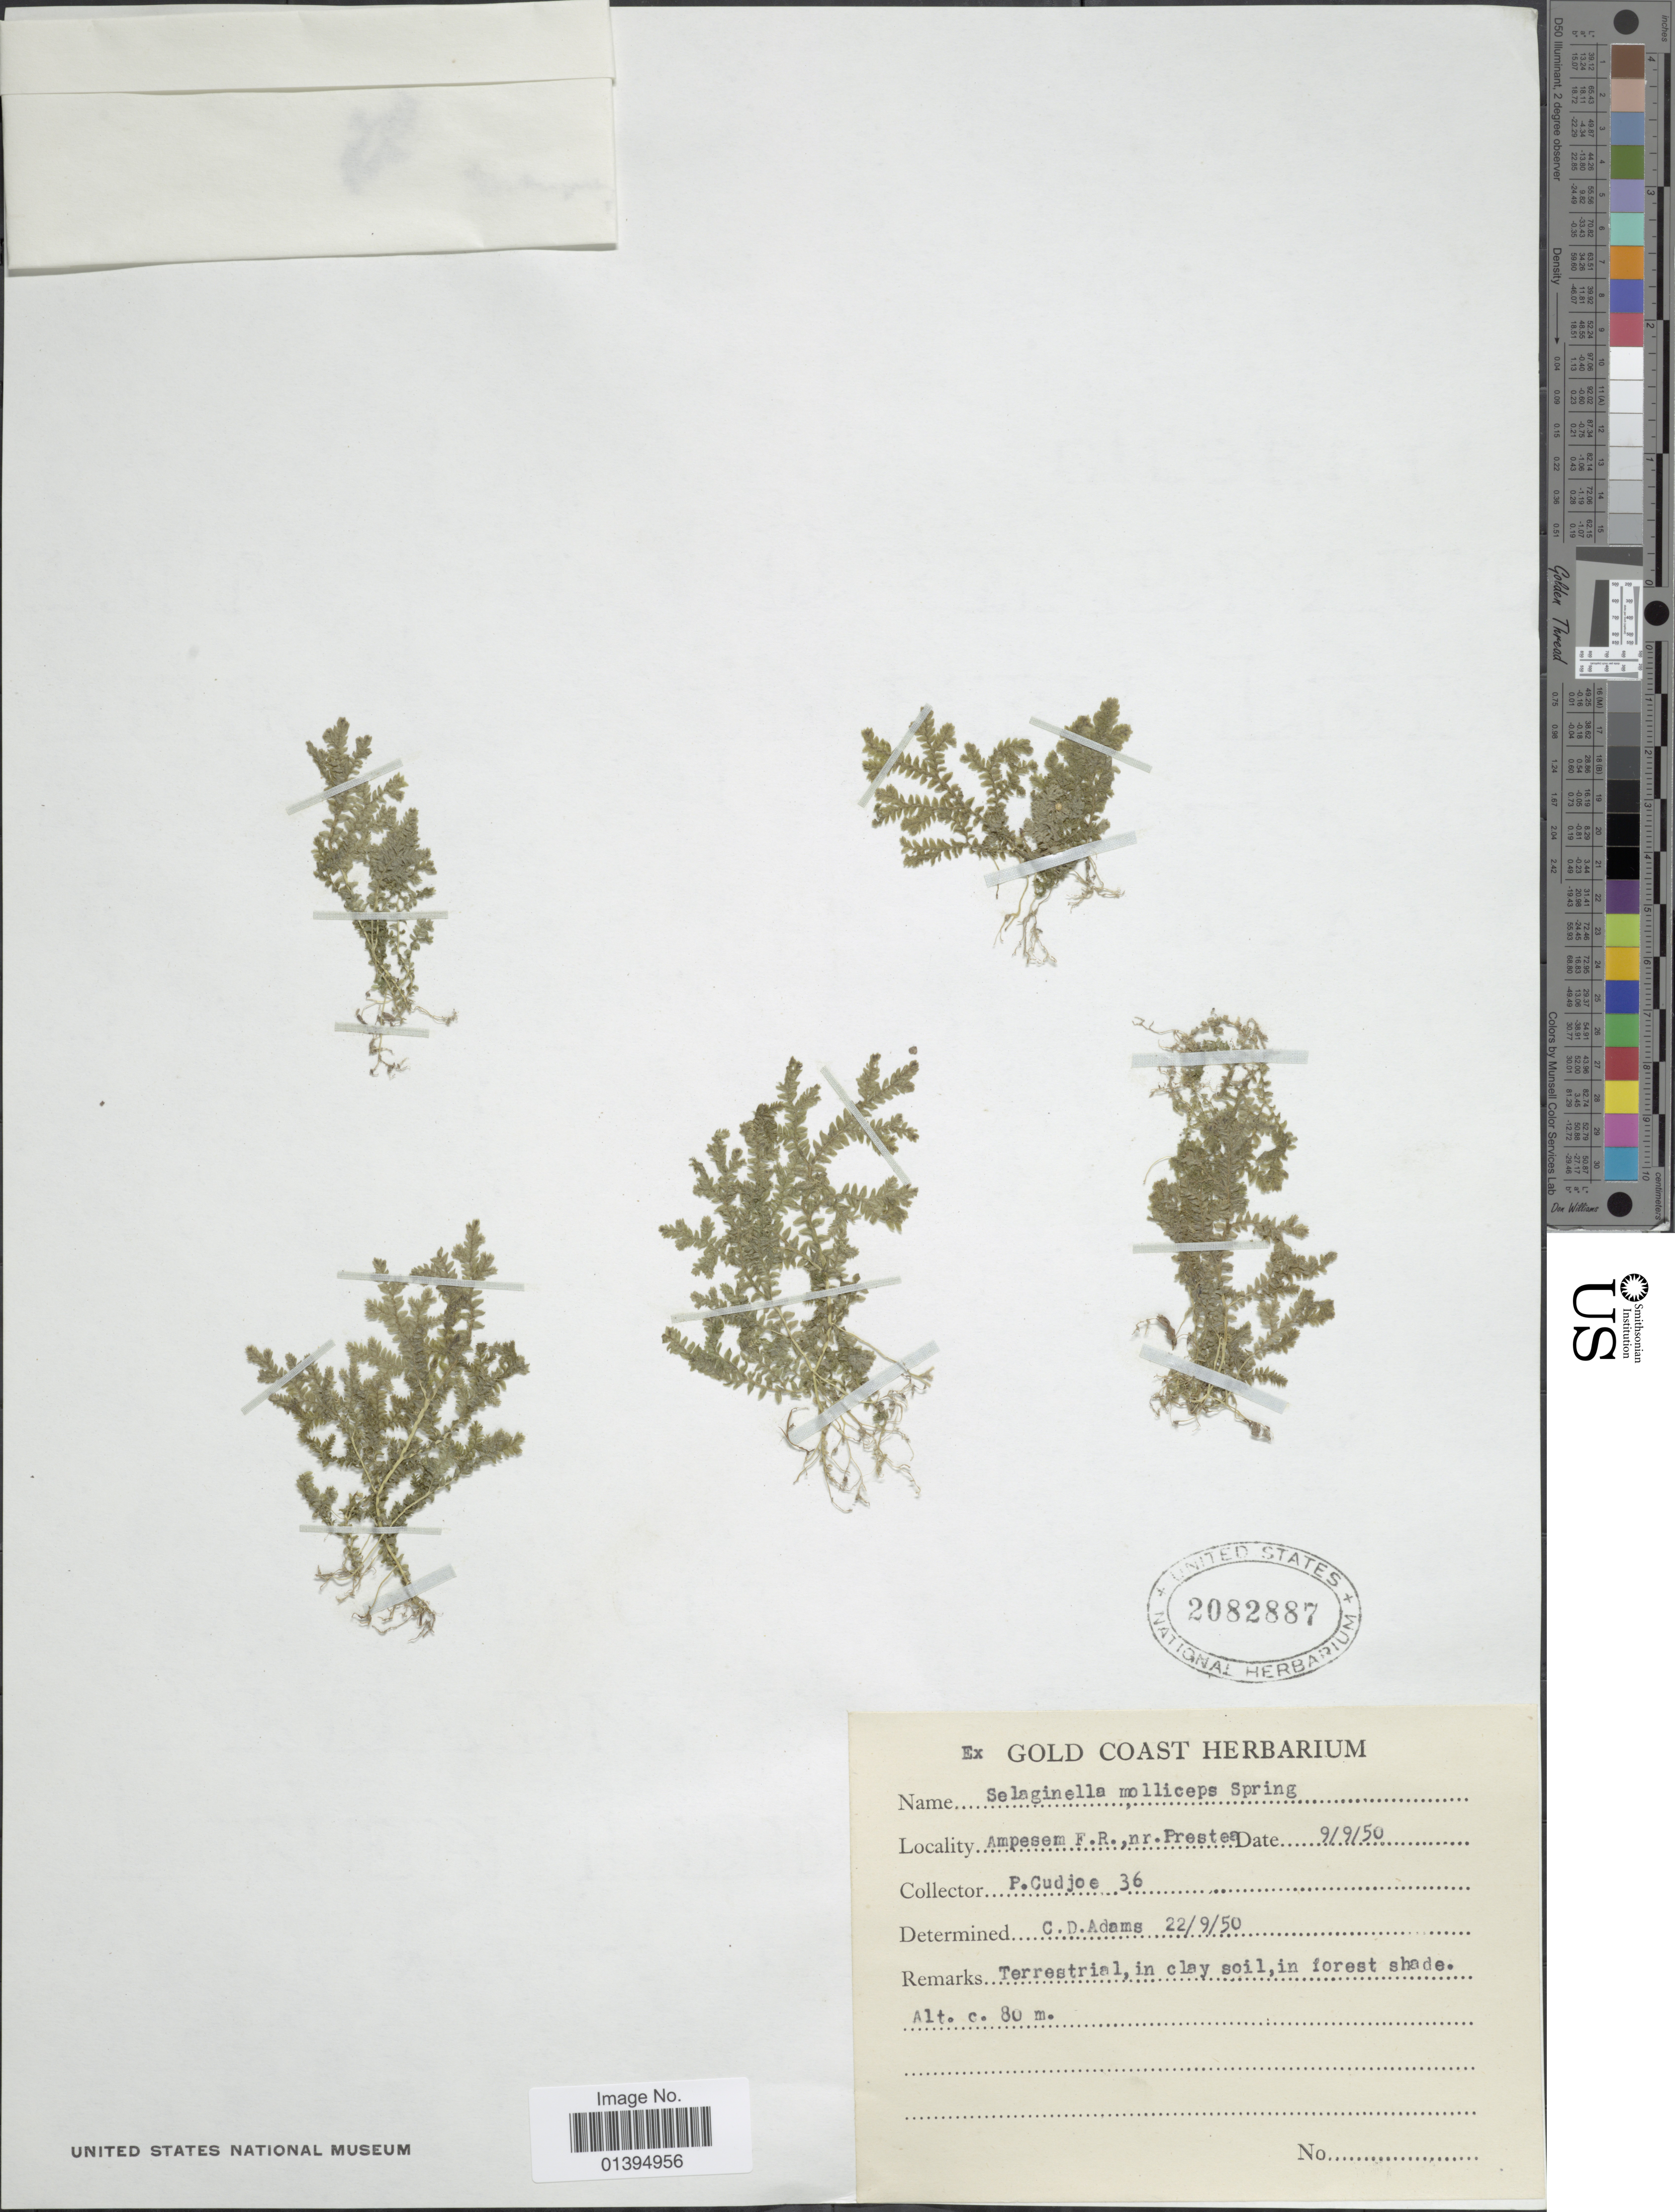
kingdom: Plantae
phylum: Tracheophyta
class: Lycopodiopsida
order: Selaginellales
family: Selaginellaceae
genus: Selaginella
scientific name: Selaginella molliceps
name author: Spring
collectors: P. Cudjoe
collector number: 36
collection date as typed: Transcribed d/m/y: 9/9/50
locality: Ampesem F.R., nr. Prestea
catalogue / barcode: US 2082887